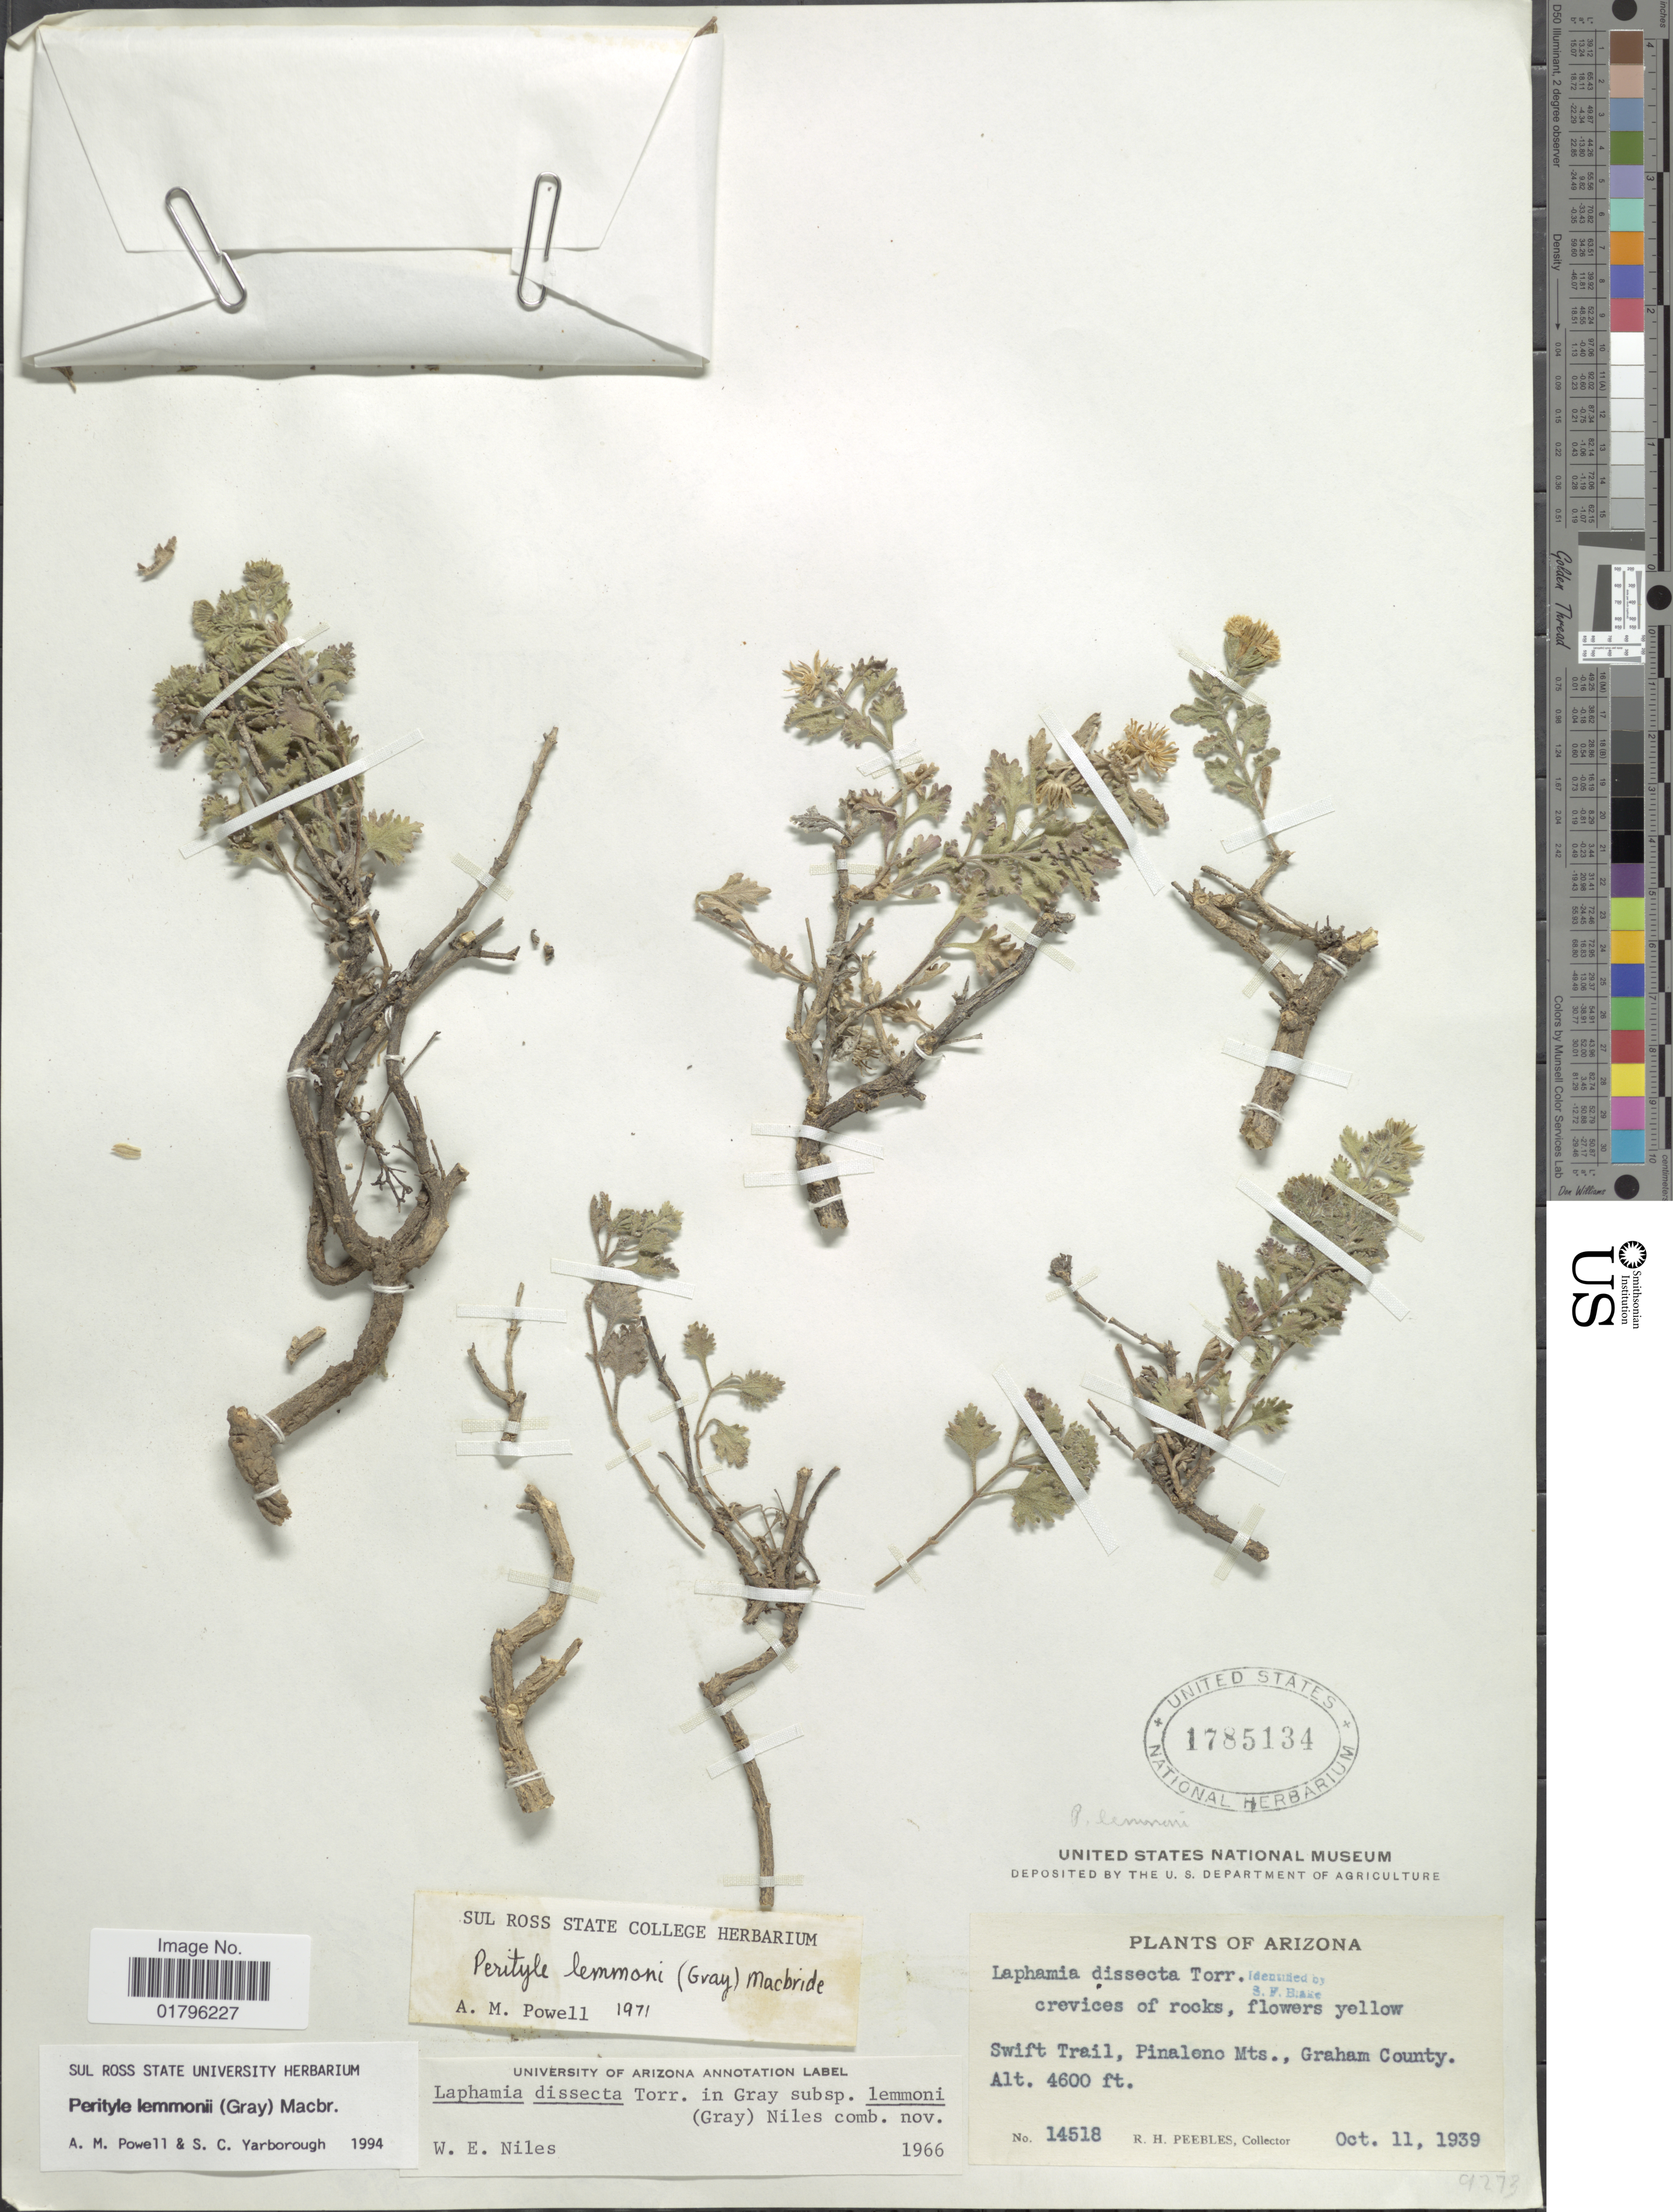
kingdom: Plantae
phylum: Tracheophyta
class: Magnoliopsida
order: Asterales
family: Asteraceae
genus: Perityle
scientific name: Perityle lemmonii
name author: (A. Gray) J.F. Macbr.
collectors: R. H. Peebles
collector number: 14518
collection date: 1939-10-11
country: United States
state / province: Arizona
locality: Swift Trail, Pinaleno Mts., Graham County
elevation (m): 1402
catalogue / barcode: US 1785134